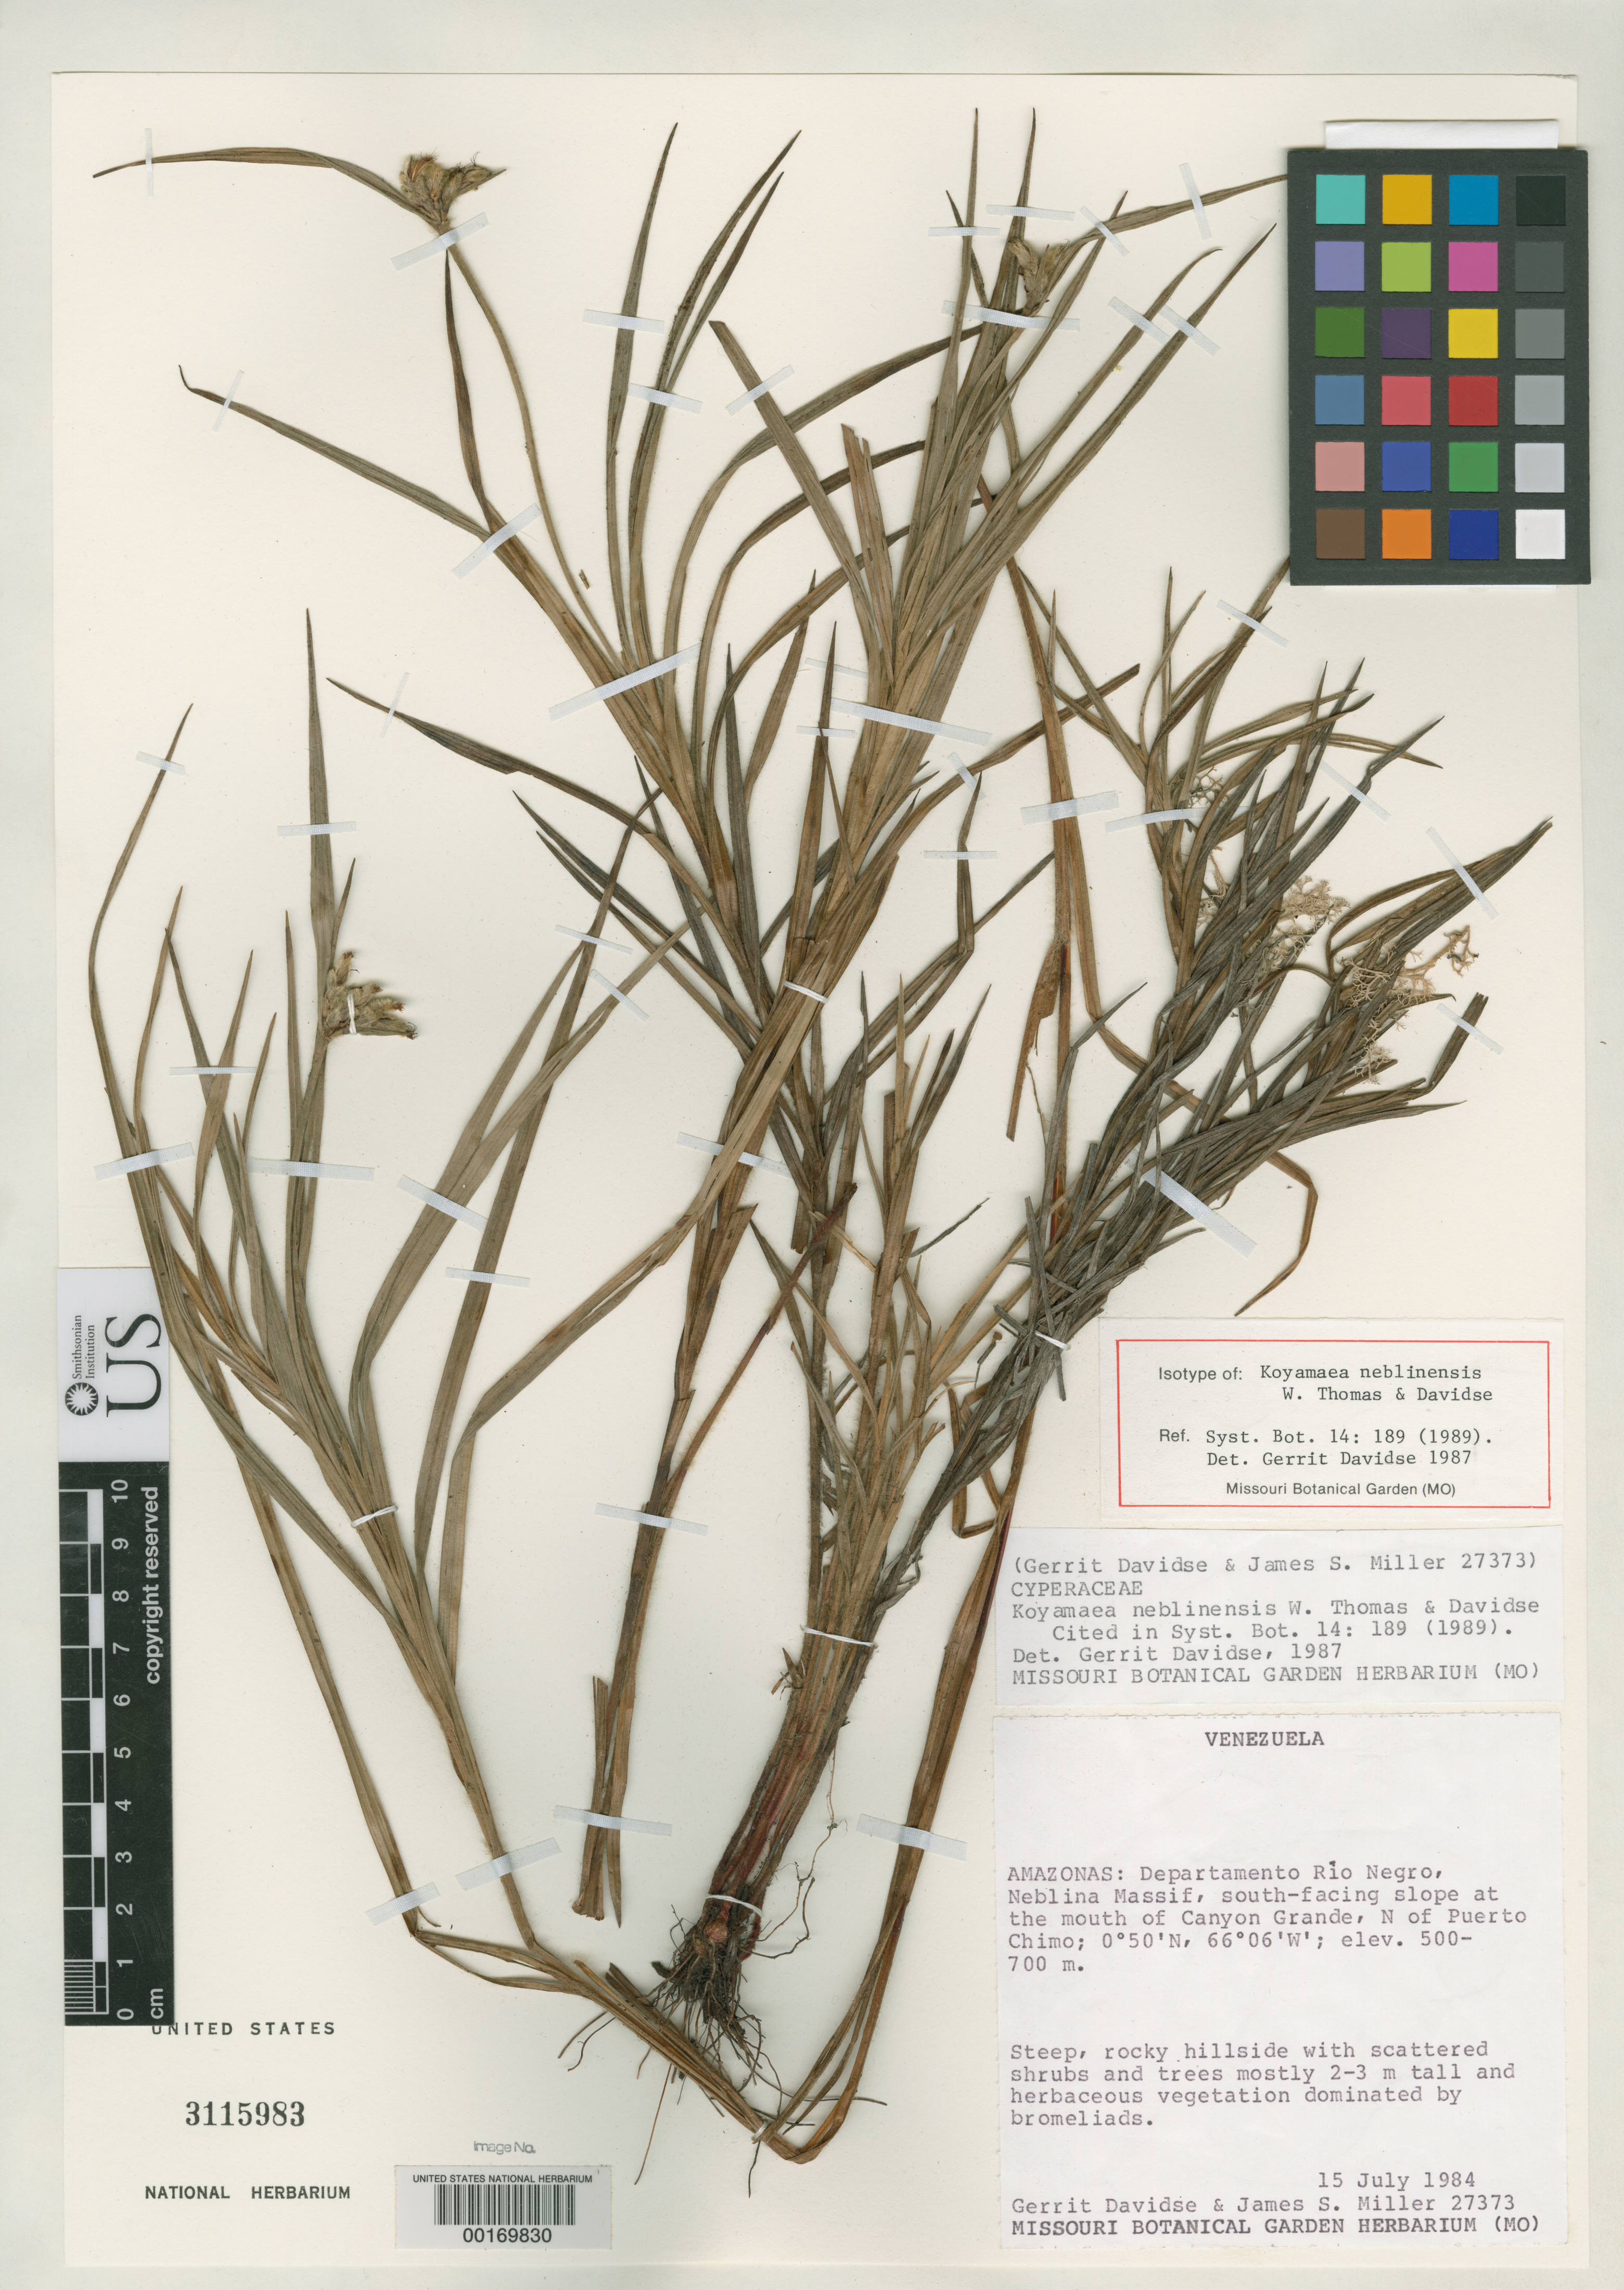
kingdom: Plantae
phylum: Tracheophyta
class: Liliopsida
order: Poales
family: Cyperaceae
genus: Koyamaea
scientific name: Koyamaea neblinensis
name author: W.W. Thomas & Davidse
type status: Isotype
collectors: G. Davidse & J. S. Miller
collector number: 27373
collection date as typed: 15 Jul 1984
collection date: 1984-07-15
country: Venezuela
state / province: Amazonas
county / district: Rio Negro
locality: Neblina massif, south-facing slope at mouth of Canyon Grande, N of Puerto Chimo.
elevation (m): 500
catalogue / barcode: US 3115983